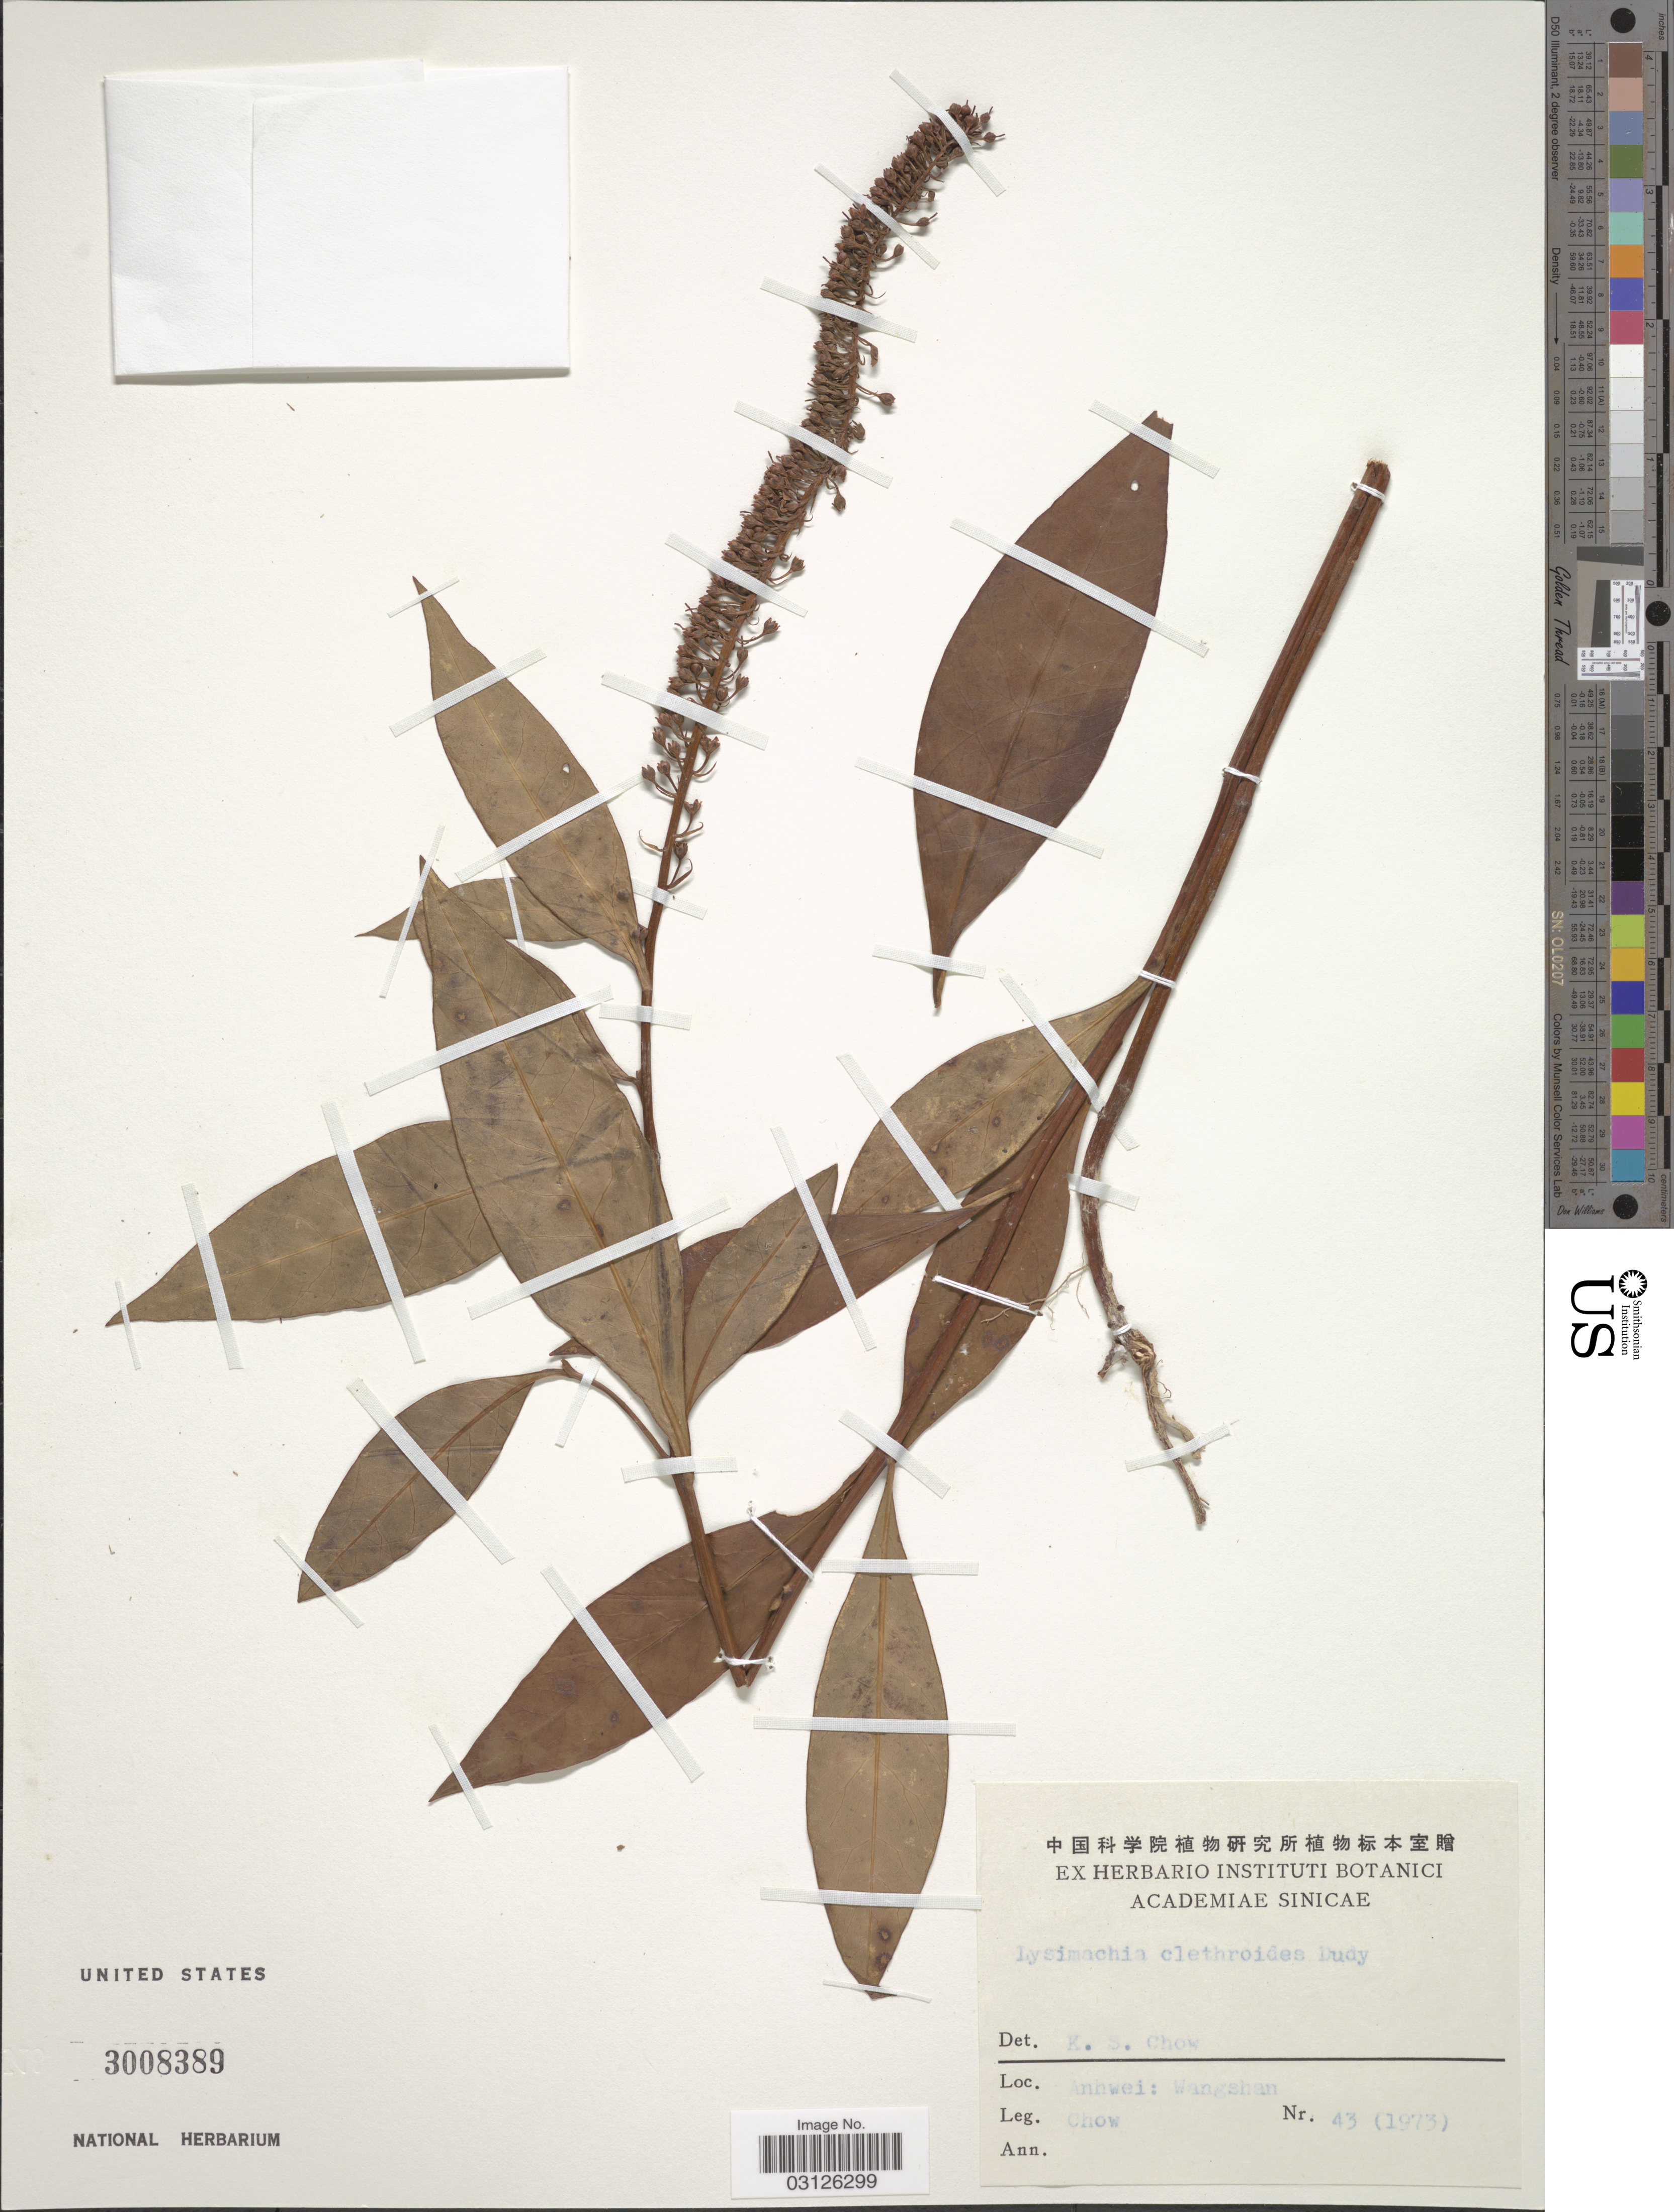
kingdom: Plantae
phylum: Tracheophyta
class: Magnoliopsida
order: Ericales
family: Primulaceae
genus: Lysimachia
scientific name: Lysimachia clethroides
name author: Duby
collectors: Chow, --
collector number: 43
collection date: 1973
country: China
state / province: Anhui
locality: Anhwei: Wangshan.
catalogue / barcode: US 3008389